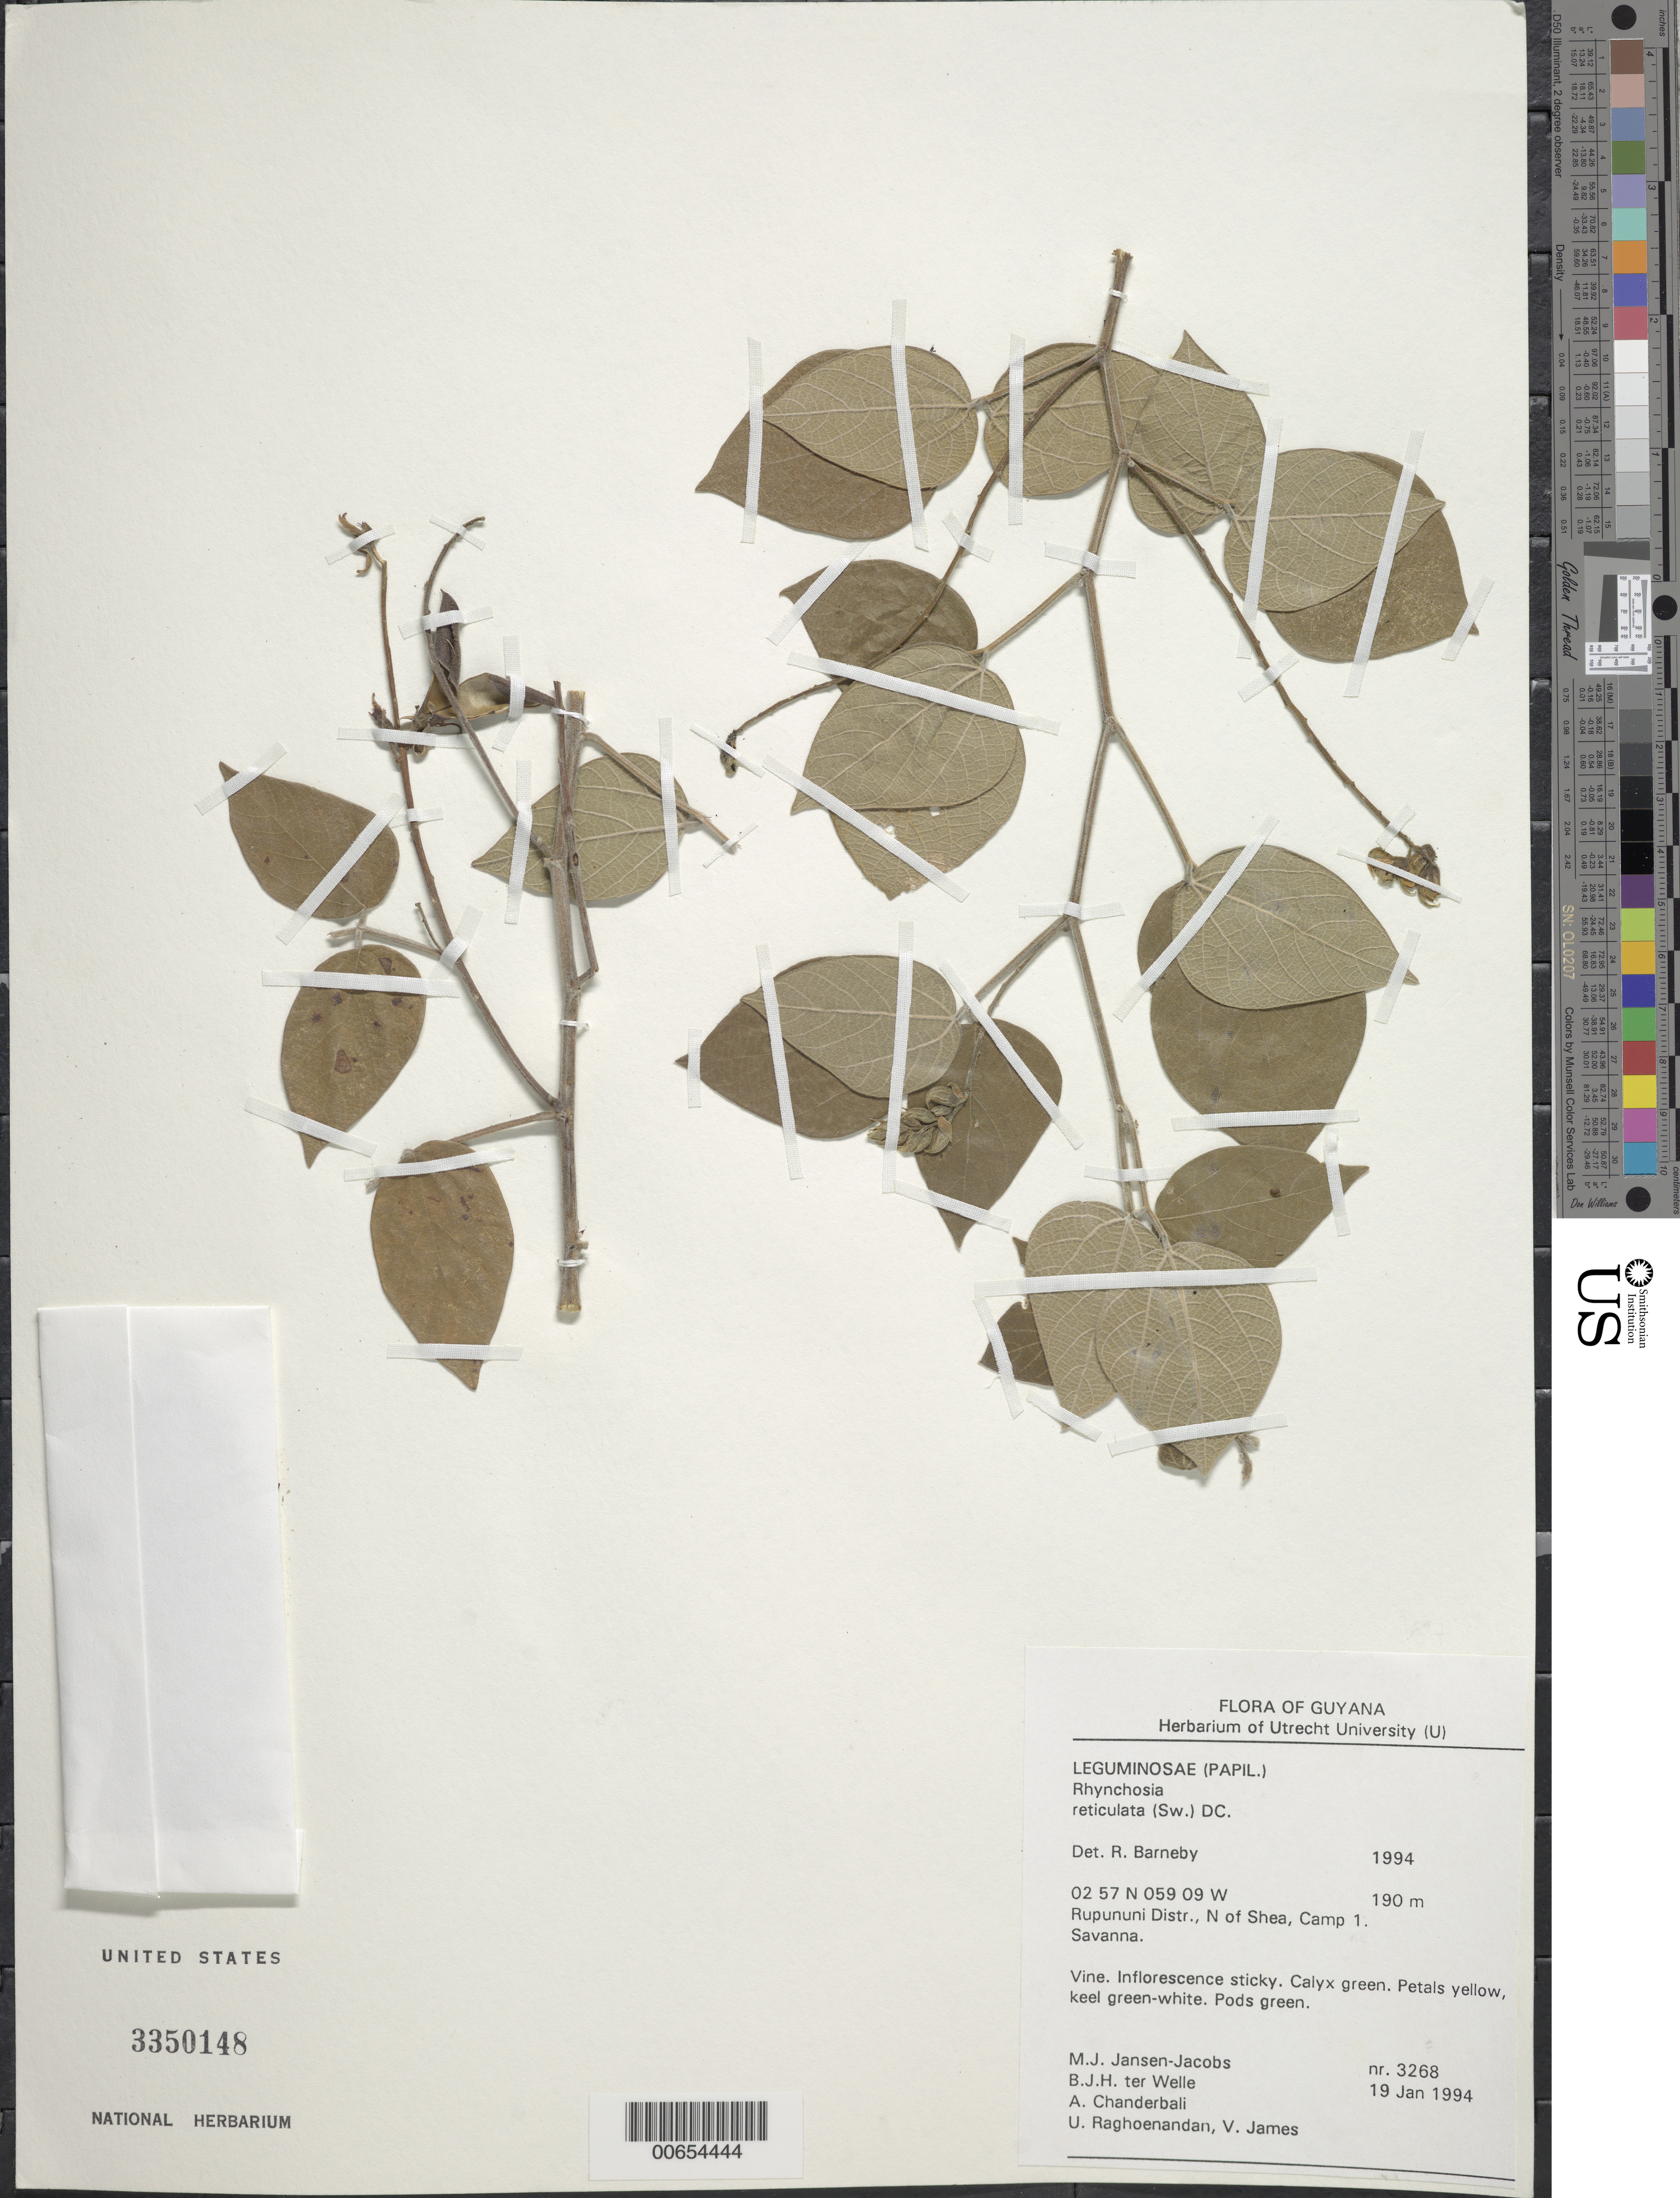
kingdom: Plantae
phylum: Tracheophyta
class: Magnoliopsida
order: Fabales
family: Fabaceae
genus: Rhynchosia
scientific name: Rhynchosia reticulata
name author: (Sw.) DC.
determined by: Barneby, Rupert C., (NY)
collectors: M. J. Jansen-Jacobs, B. Welle, A. S. Chanderbali, U. Raghoenandan & V. James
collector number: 3268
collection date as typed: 19-Jan-94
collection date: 1994-01-19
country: Guyana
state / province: U. Takutu-U. Essequibo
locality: Shea, N of, camp 1, Rupununi District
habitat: Savanna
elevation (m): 190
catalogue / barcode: US 3350148